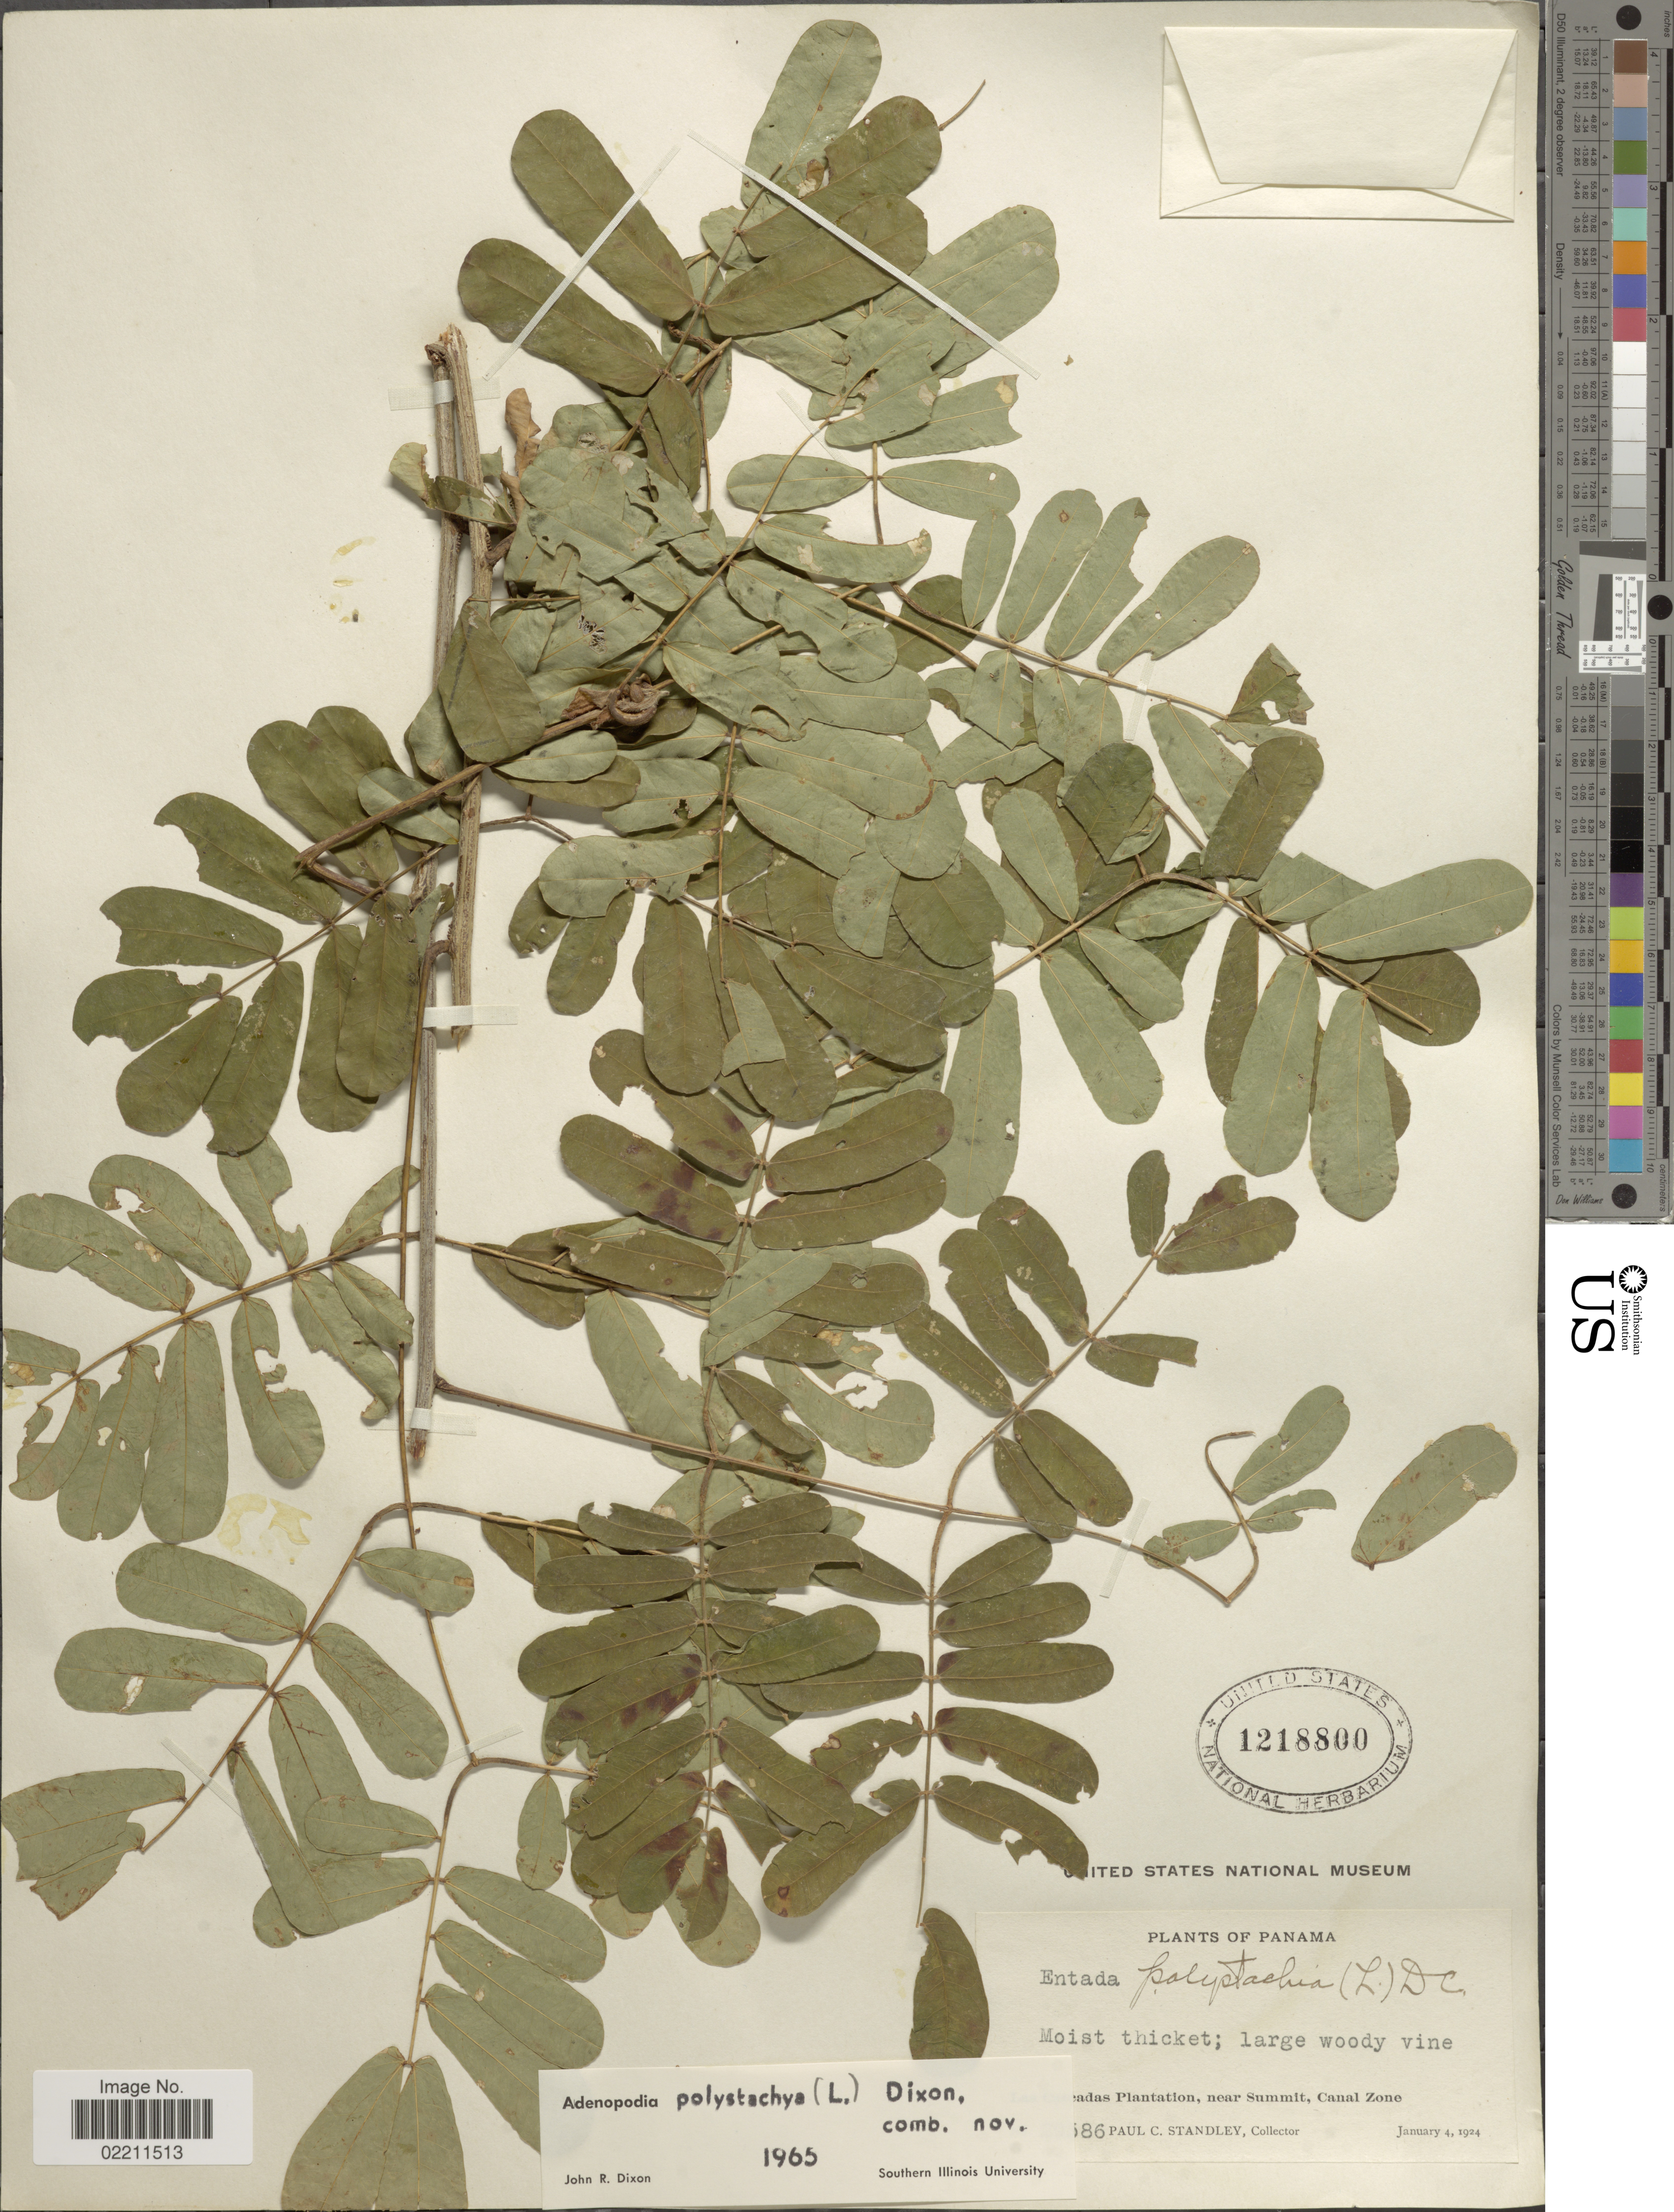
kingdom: Plantae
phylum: Tracheophyta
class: Magnoliopsida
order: Fabales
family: Fabaceae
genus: Entada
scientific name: Entada polystachya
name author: (L.) DC.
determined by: Strong, Mark T., (BOT), Smithsonian Institution - National Museum of Natural History (UNITED STATES)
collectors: P. C. Standley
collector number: !86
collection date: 1924-01-04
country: Panama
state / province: Panamá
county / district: Canal Zone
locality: [illegible text]adas Plantation, near Summit, Canal Zone.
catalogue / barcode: US 1218800